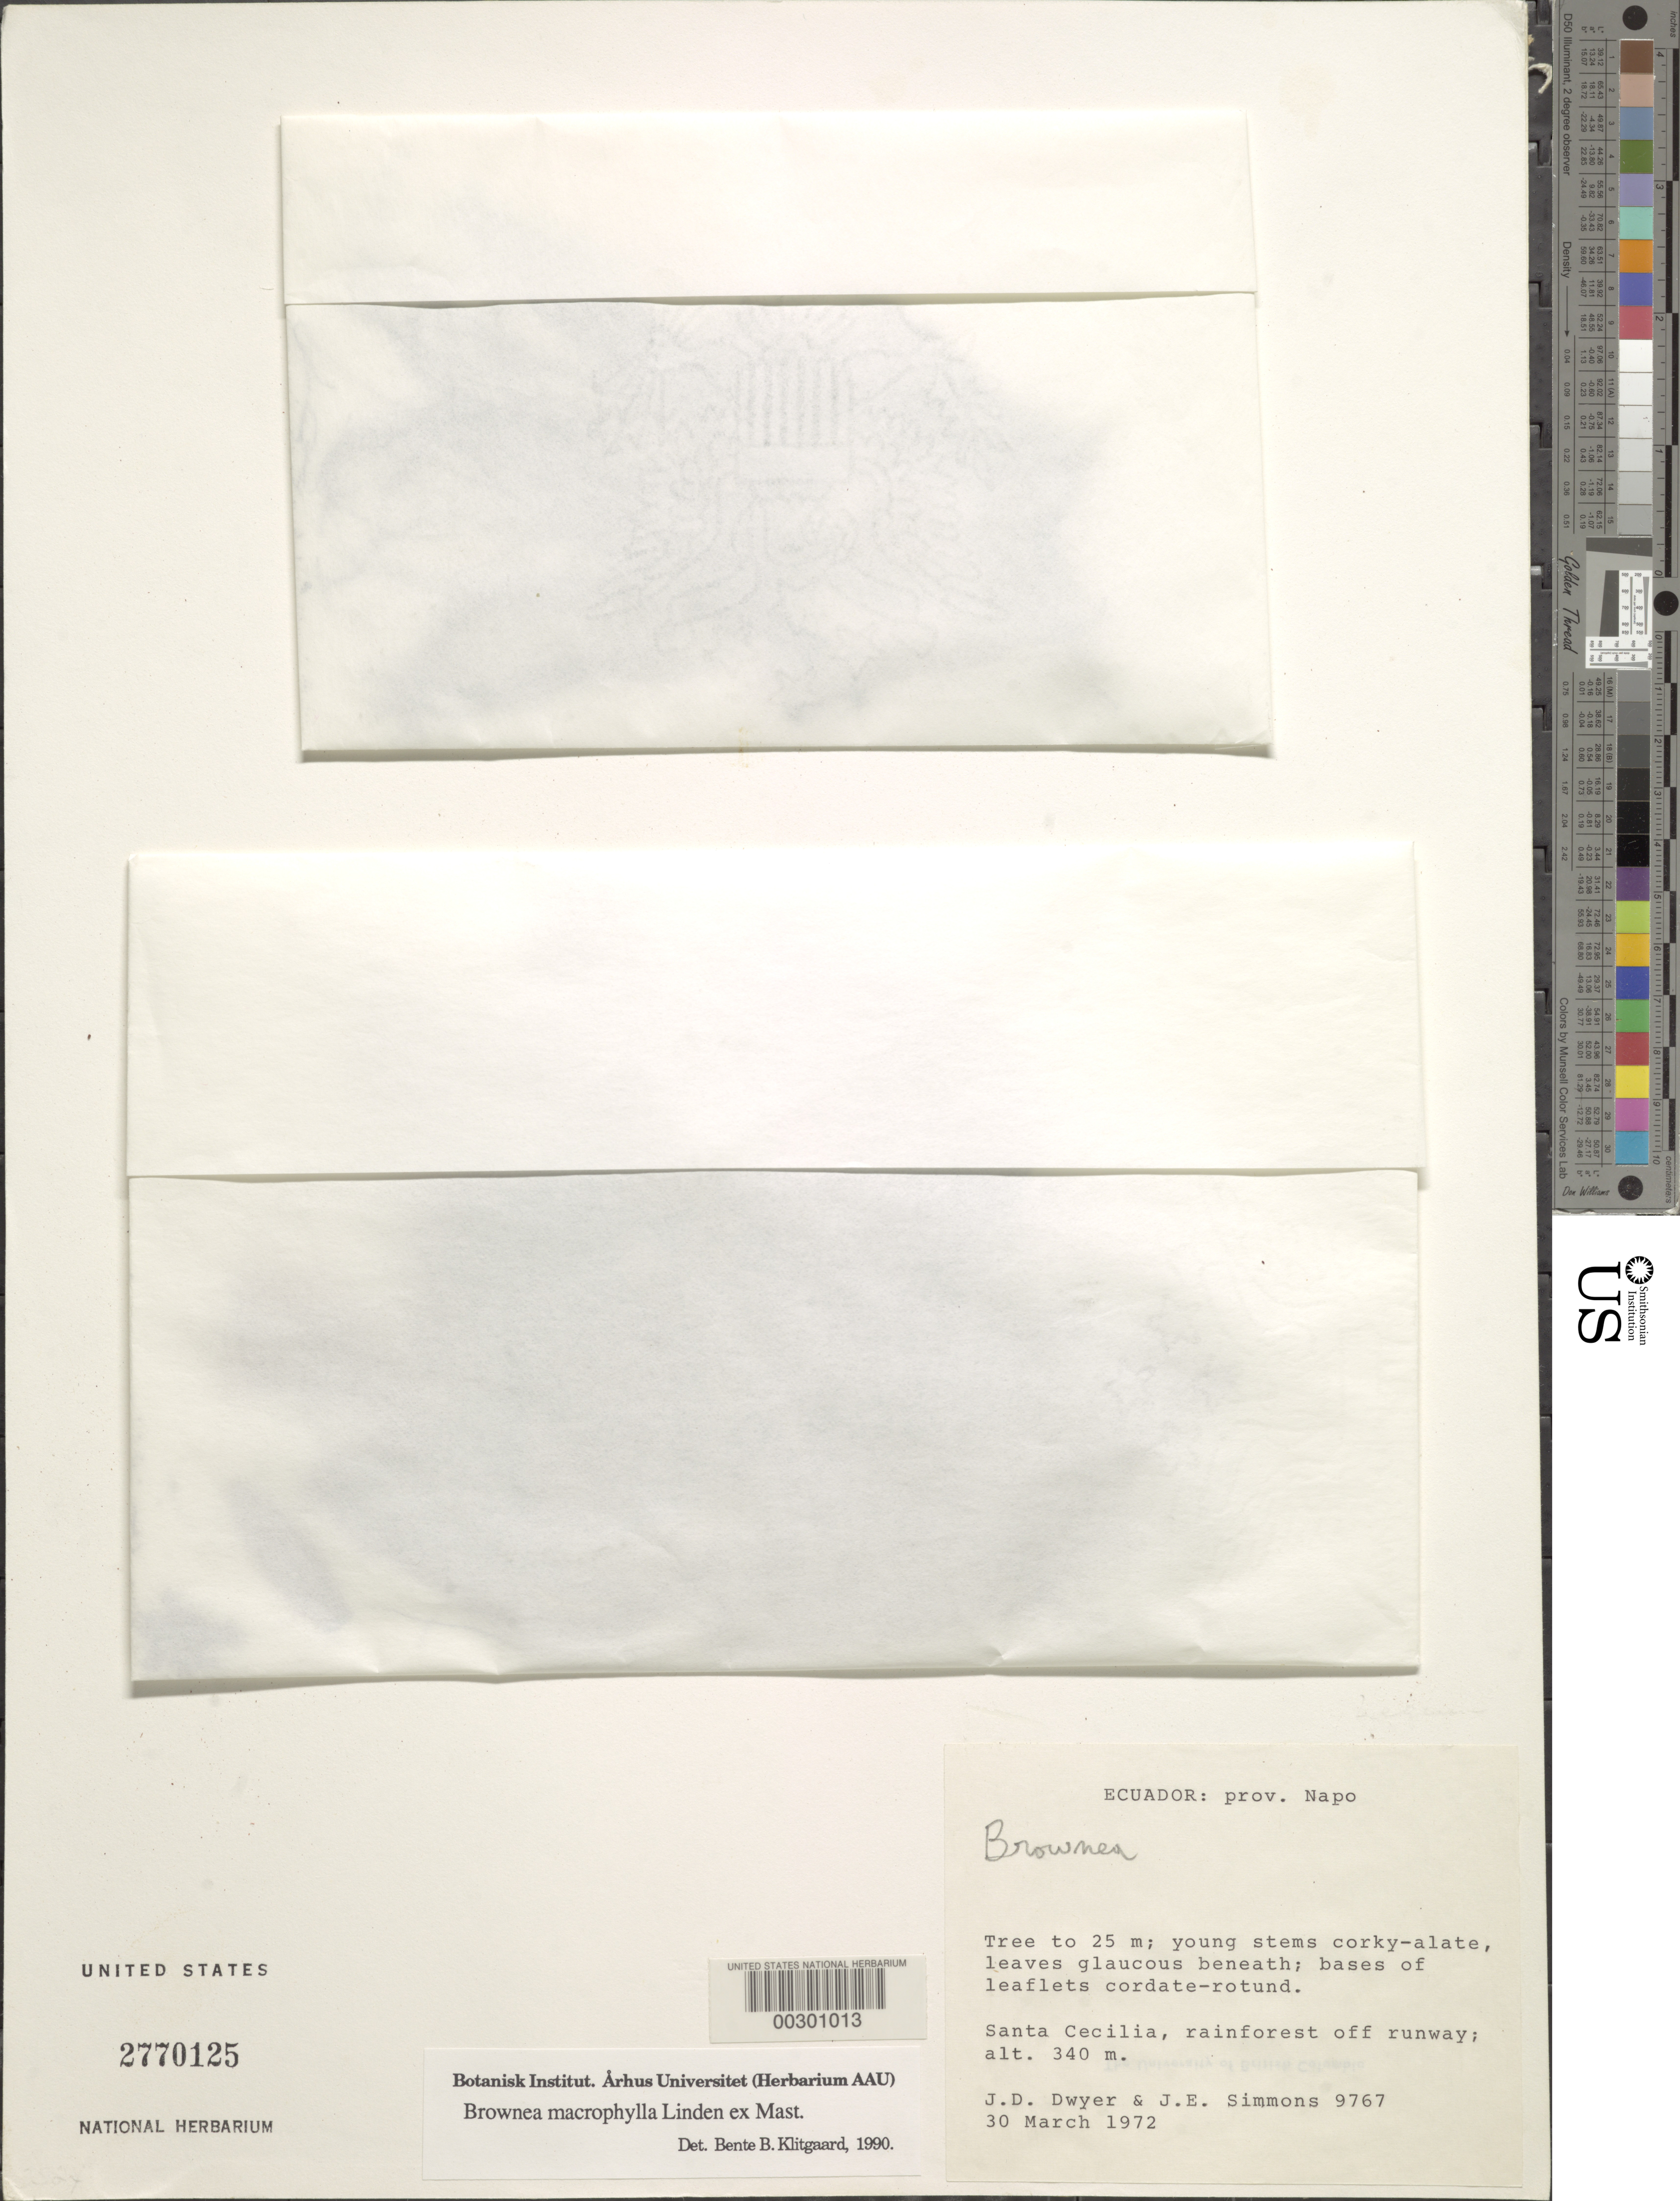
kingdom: Plantae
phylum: Tracheophyta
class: Magnoliopsida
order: Fabales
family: Fabaceae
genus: Brownea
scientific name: Brownea macrophylla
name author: B.L. Linden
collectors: J. D. Dwyer & J. Simmons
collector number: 9767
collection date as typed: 30 Mar 1972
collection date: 1972-03-30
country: Ecuador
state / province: Napo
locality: Santa Cecilia, of f runway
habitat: Rainforest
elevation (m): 340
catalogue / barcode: US 2770125